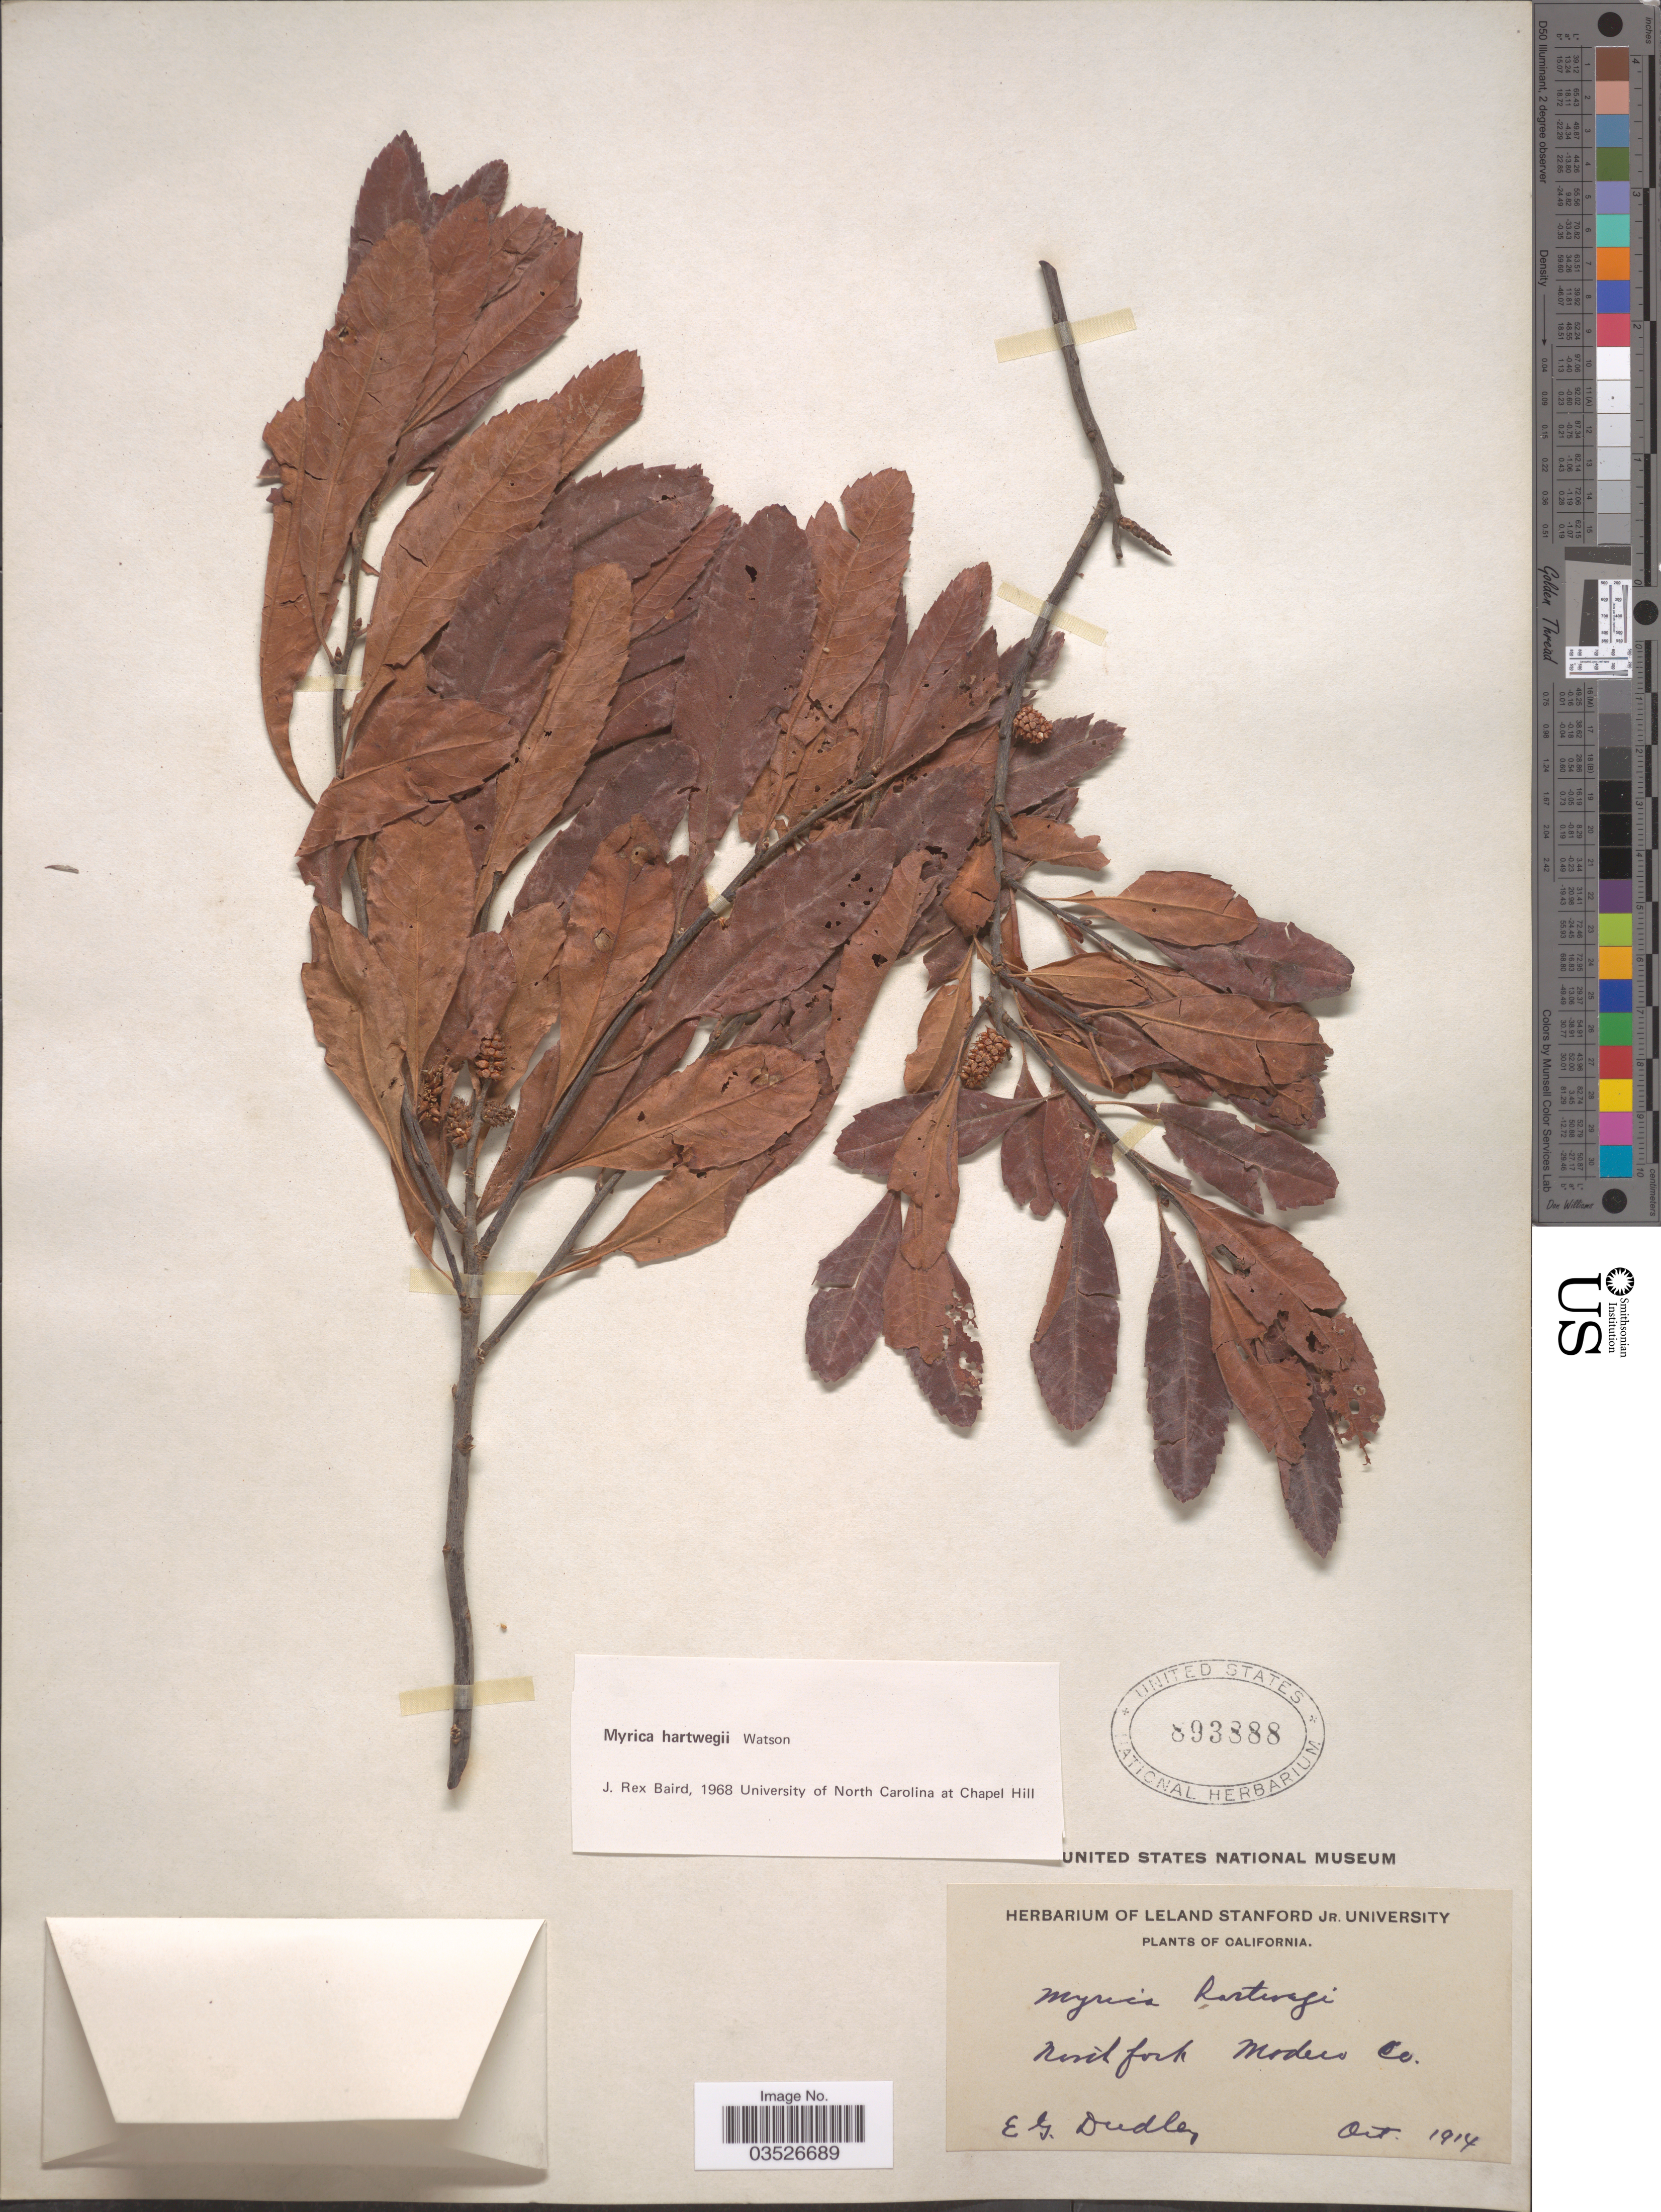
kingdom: Plantae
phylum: Tracheophyta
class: Magnoliopsida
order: Fagales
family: Myricaceae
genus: Myrica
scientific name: Myrica hartwegii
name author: S. Watson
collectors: E. Dudley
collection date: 1914-10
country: United States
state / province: California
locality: North fork, Modera Co.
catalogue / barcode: US 893888